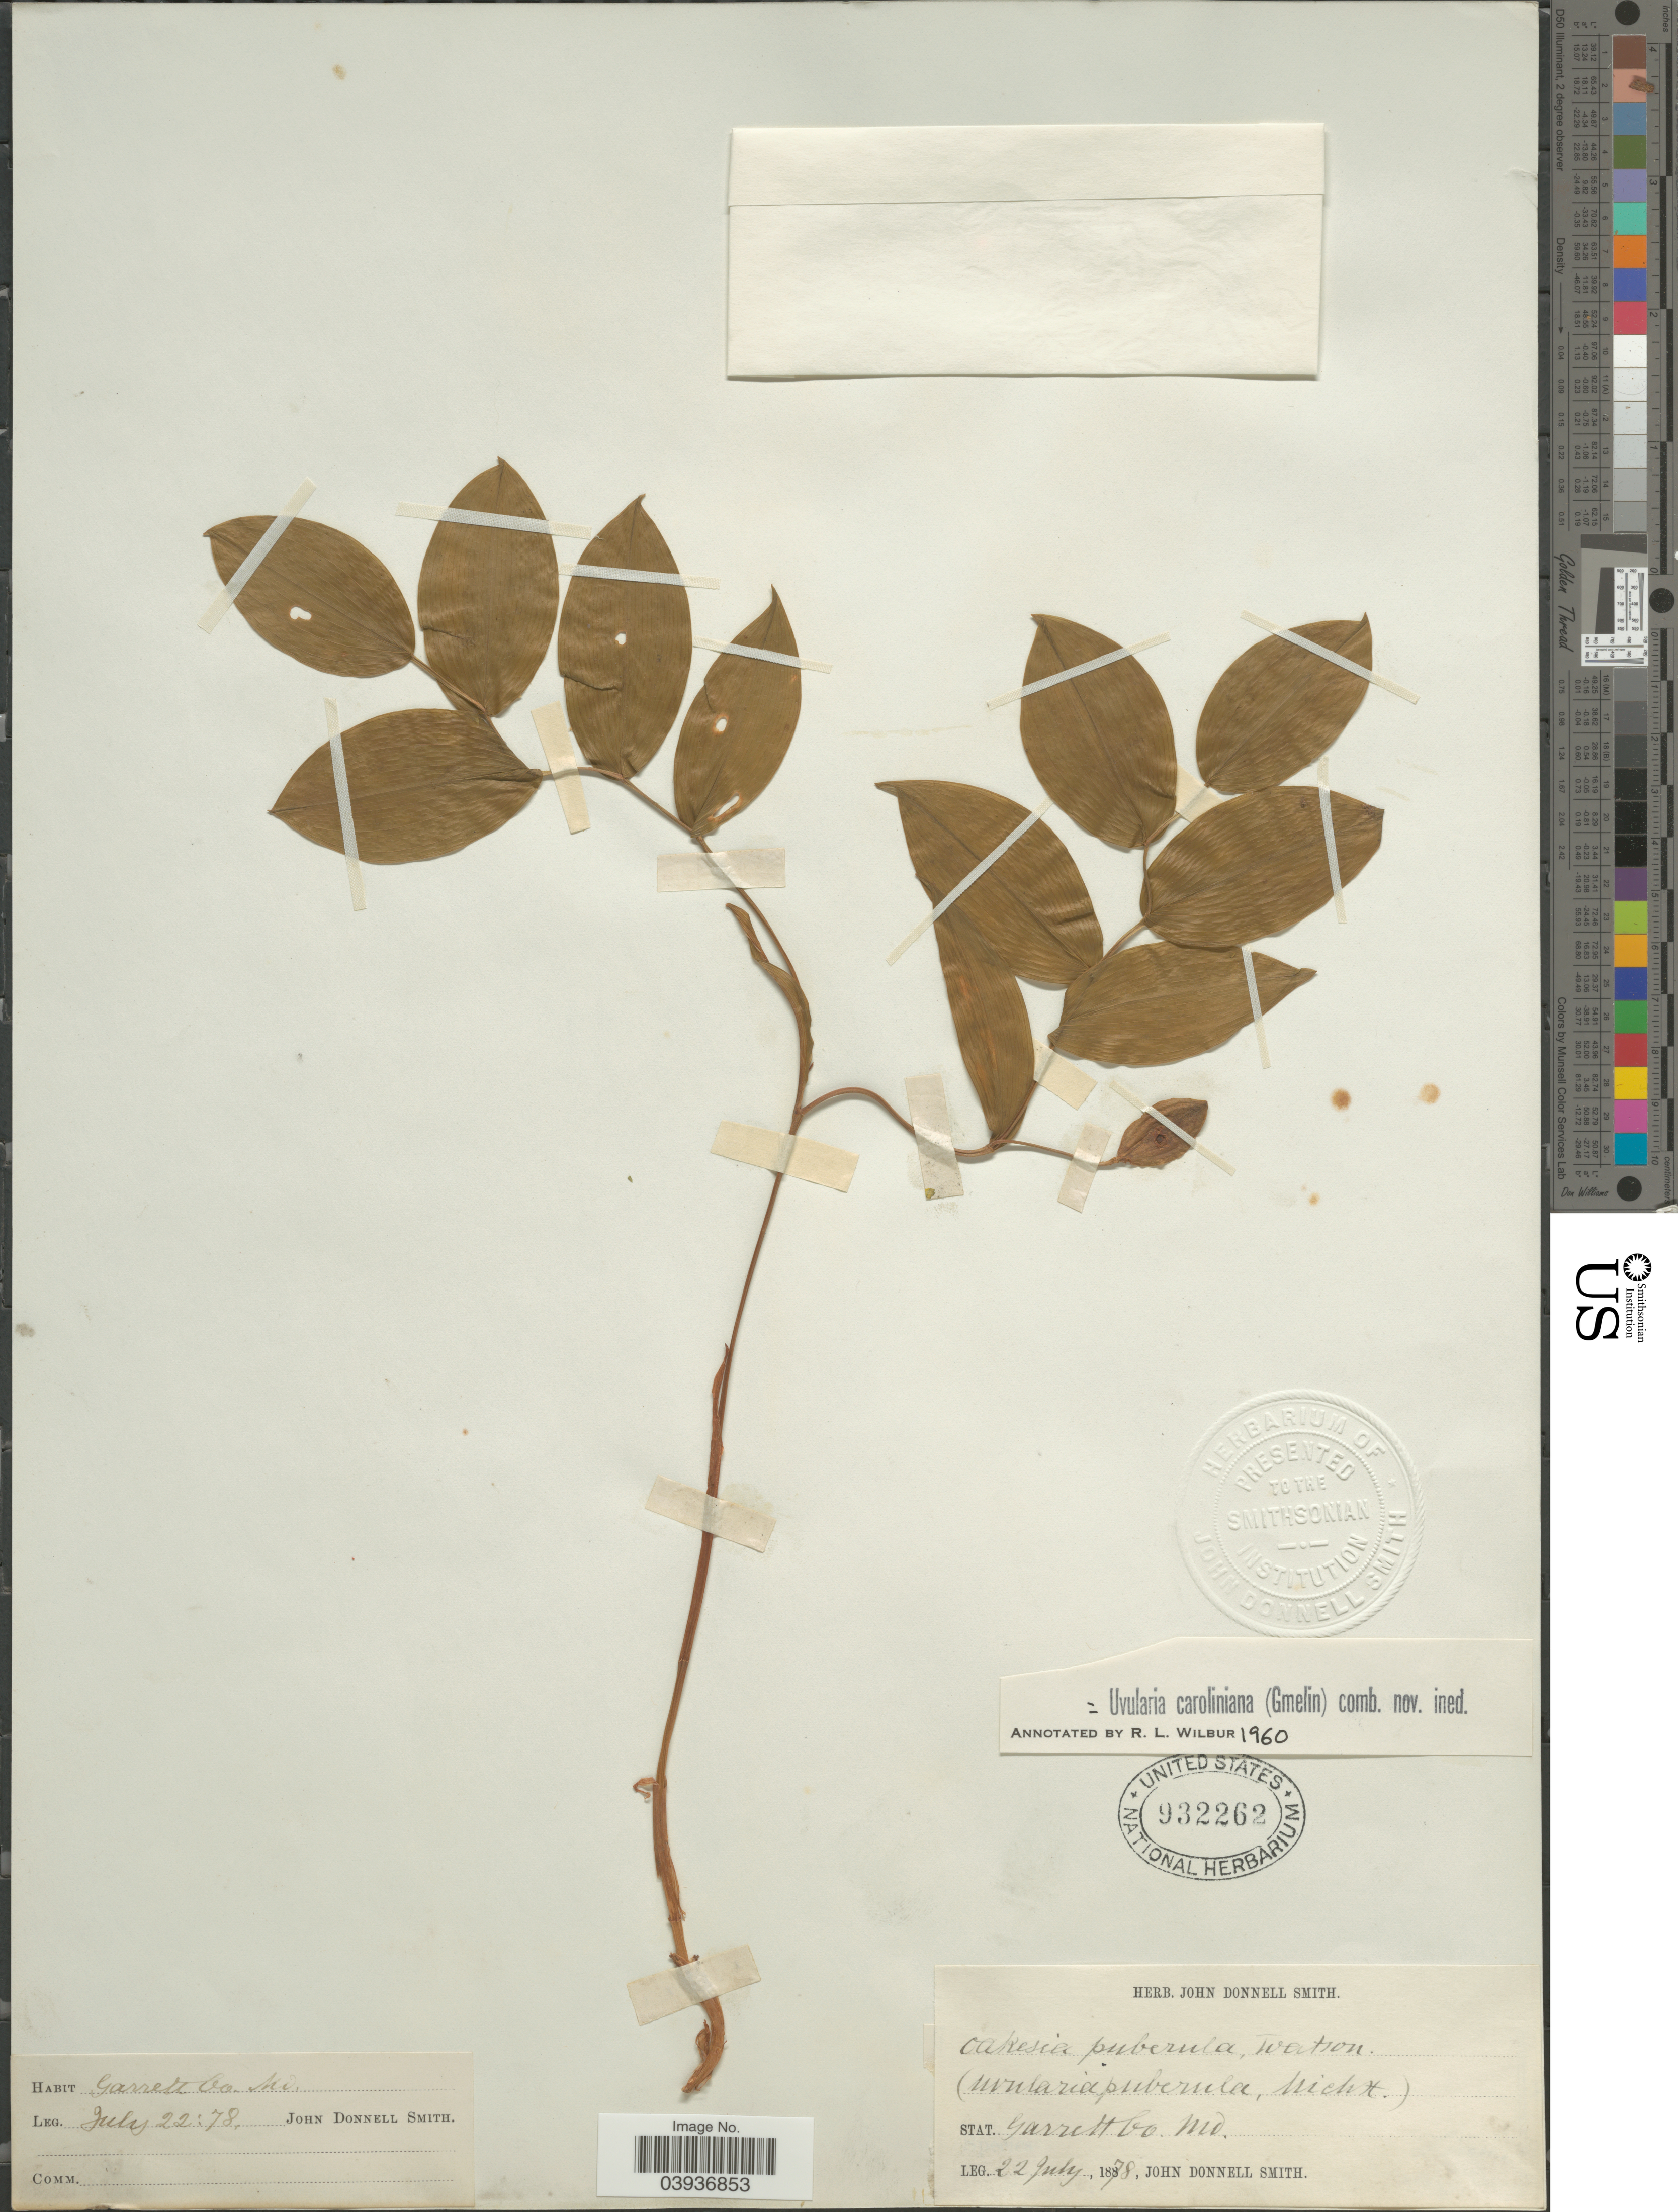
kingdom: Plantae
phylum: Tracheophyta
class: Liliopsida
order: Liliales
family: Colchicaceae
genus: Uvularia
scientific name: Uvularia caroliniana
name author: (J.F. Gmel.) Wilbur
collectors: J. Donnell Smith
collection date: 1878-07-22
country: United States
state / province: Maryland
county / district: Garrett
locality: Garrett Co.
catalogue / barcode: US 932262